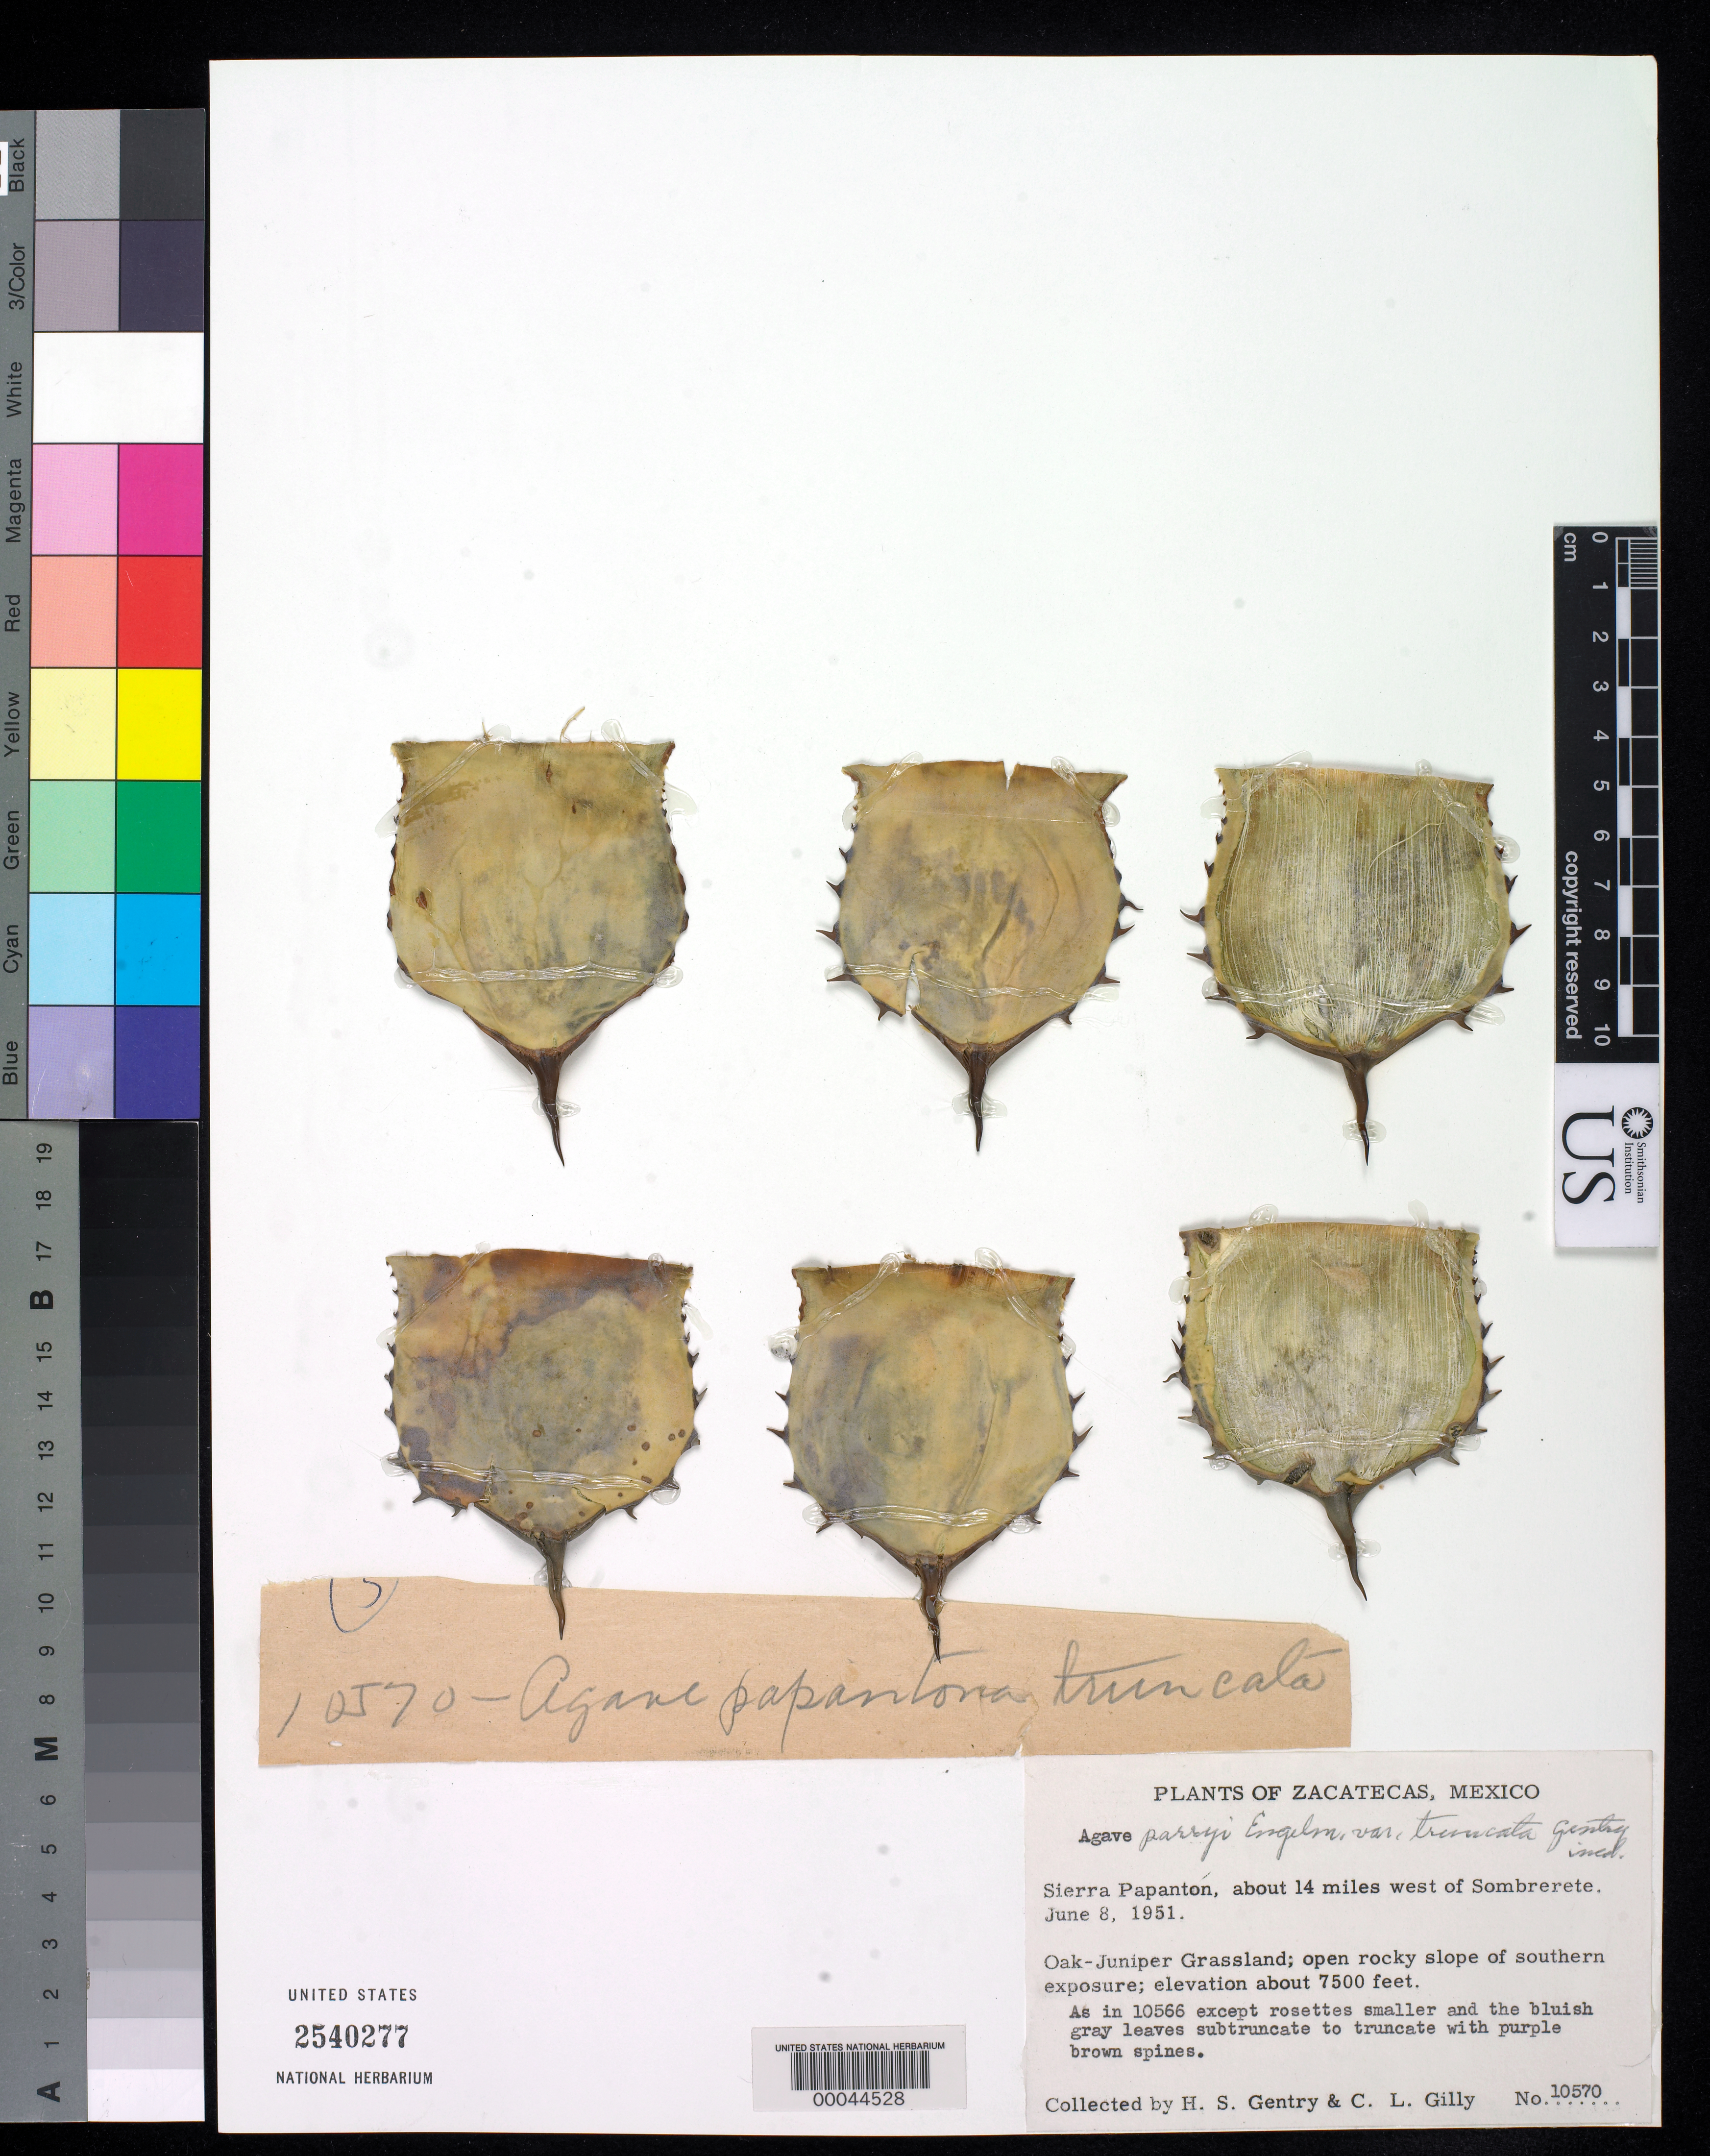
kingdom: Plantae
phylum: Tracheophyta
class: Liliopsida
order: Asparagales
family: Asparagaceae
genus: Agave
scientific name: Agave parryi var. truncata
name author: Gentry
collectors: H. S. Gentry & C. Gilly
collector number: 10568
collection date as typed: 08 Jun 1951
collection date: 1951-06-08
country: Mexico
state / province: Zacatecas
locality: Sierra papanton, ca 14 mi W of sombrerete, zacatecas-Durango border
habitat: Oak-juniper grassland; open rocky slope of southern exposure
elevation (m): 2286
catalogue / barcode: US 2540277